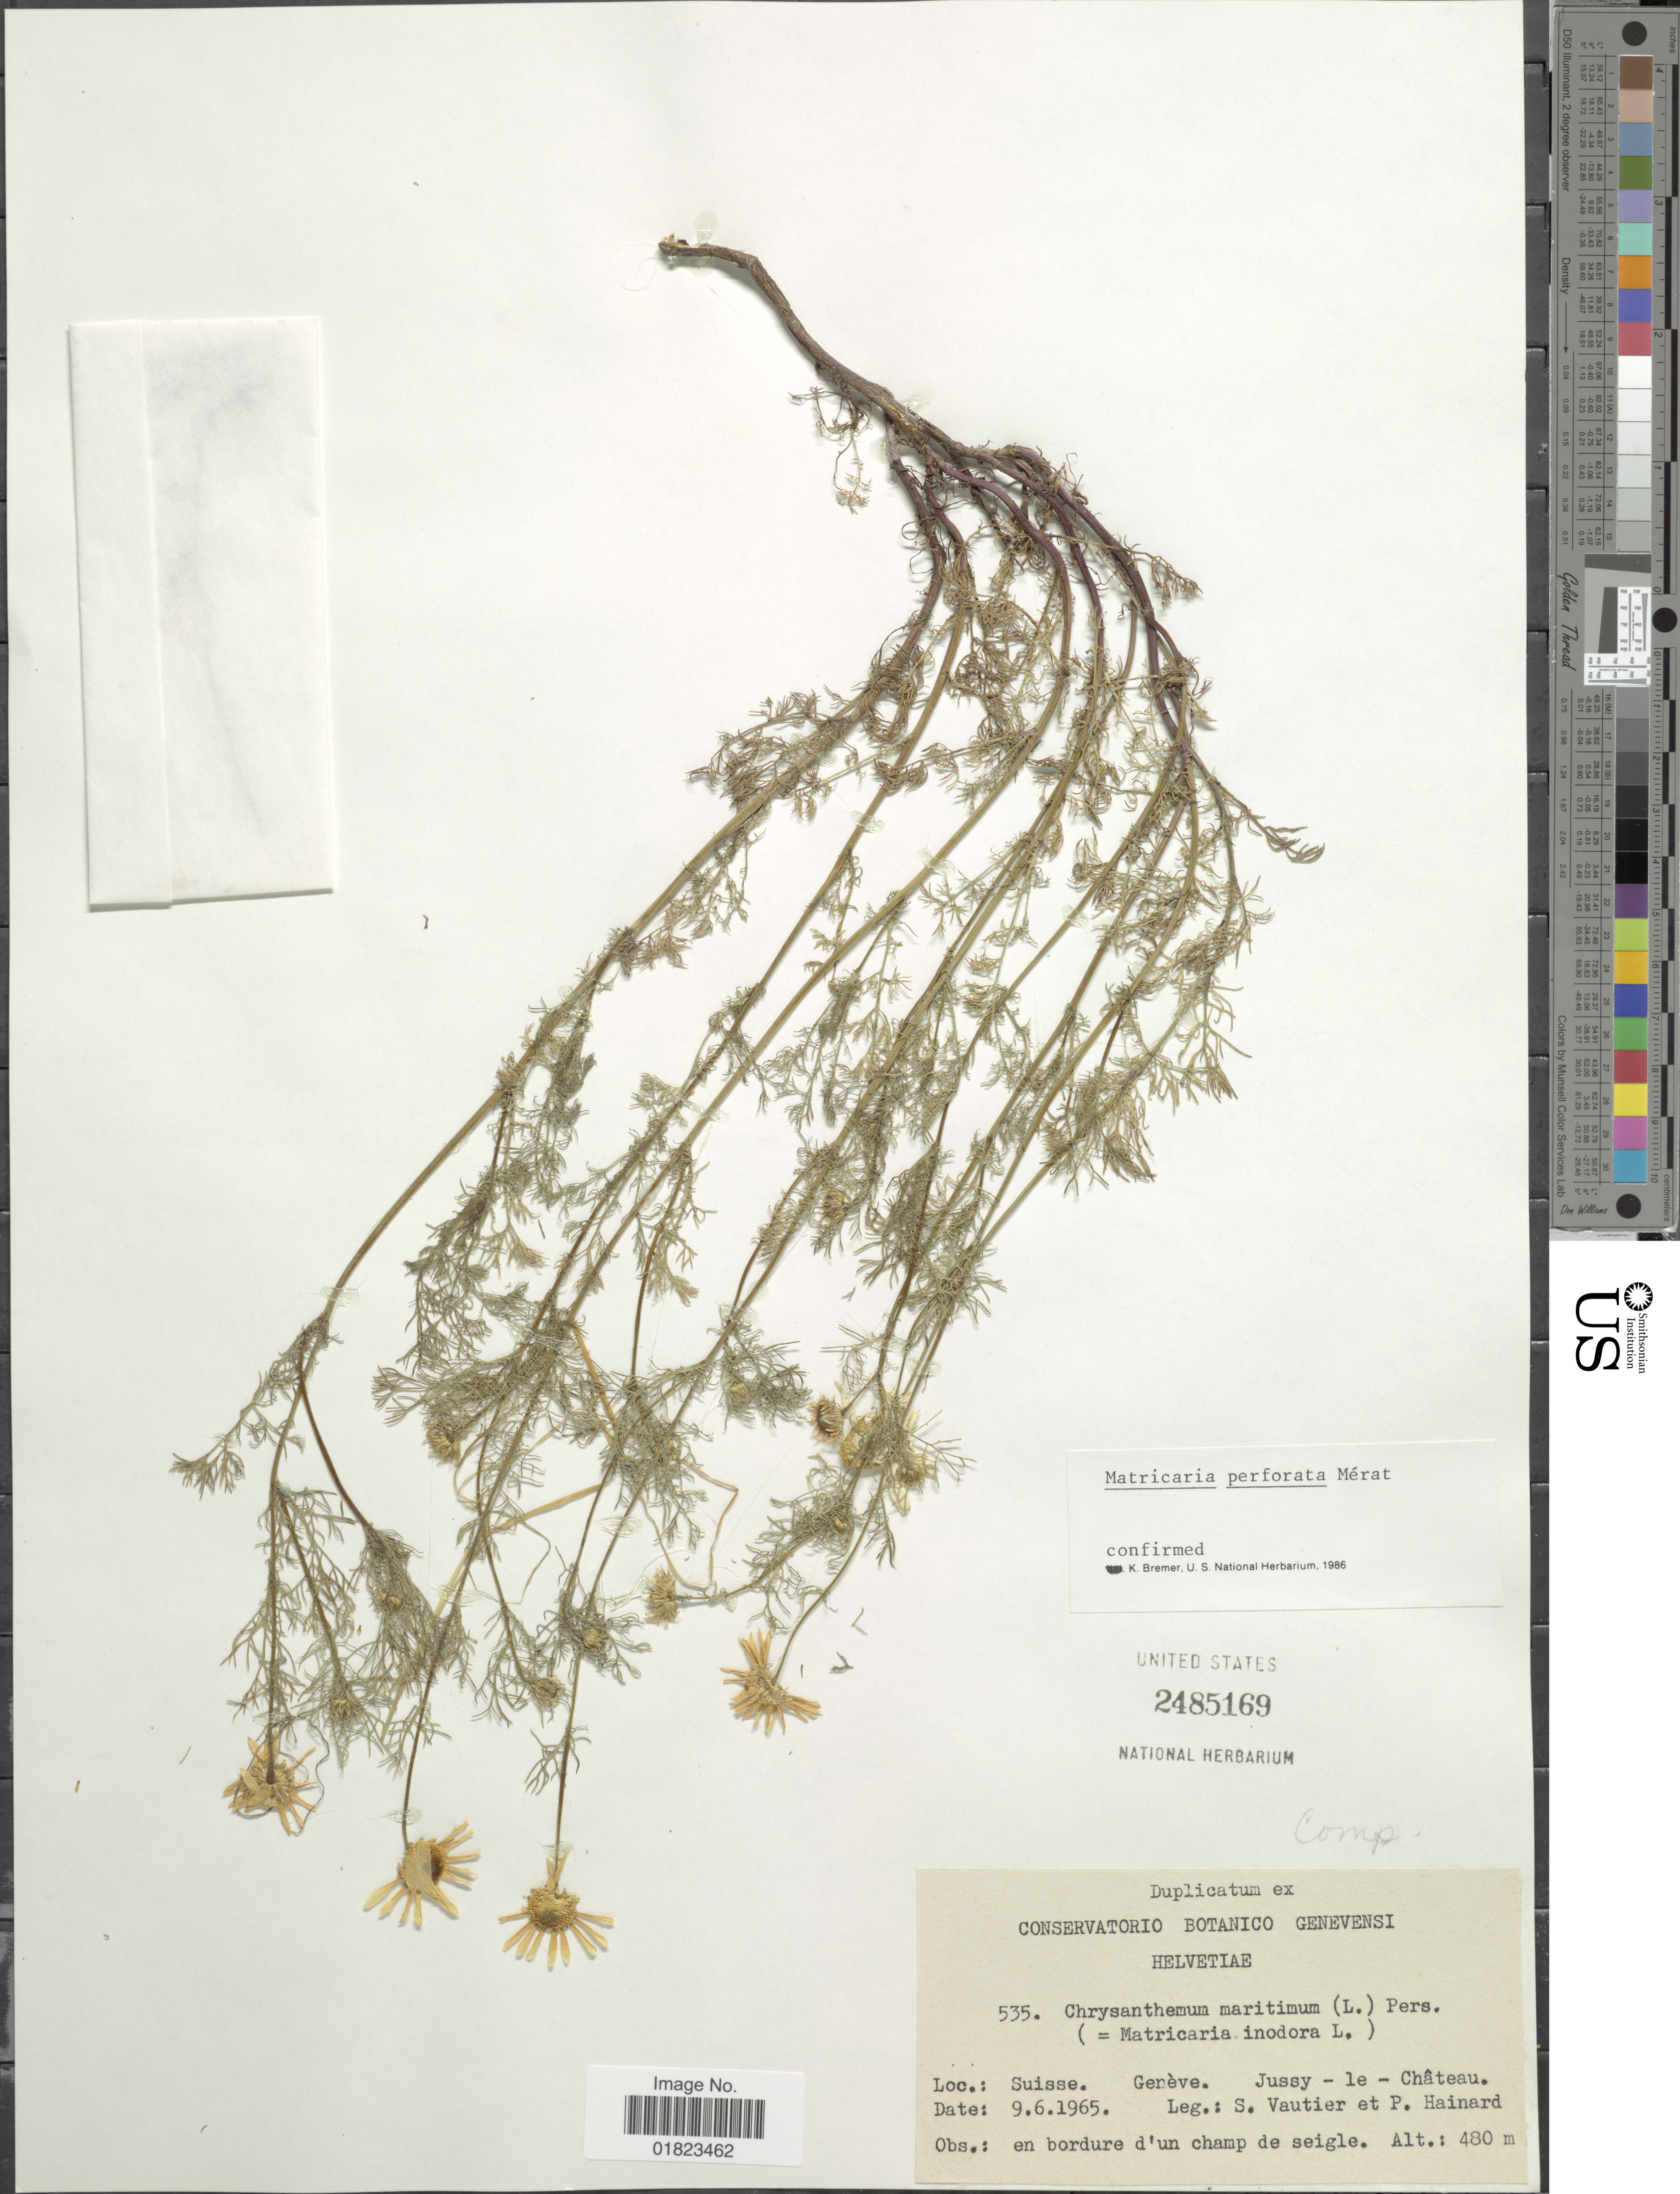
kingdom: Plantae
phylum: Tracheophyta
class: Magnoliopsida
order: Asterales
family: Asteraceae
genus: Tripleurospermum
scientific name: Tripleurospermum perforatum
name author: (Mérat) Laínz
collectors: S. Vautier & P. Hainard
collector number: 535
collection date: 1965-06-09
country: Switzerland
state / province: Genève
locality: Suisse, Geneve. Jussy - le - Chateau. Helvetiae.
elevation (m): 480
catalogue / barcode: US 2485169